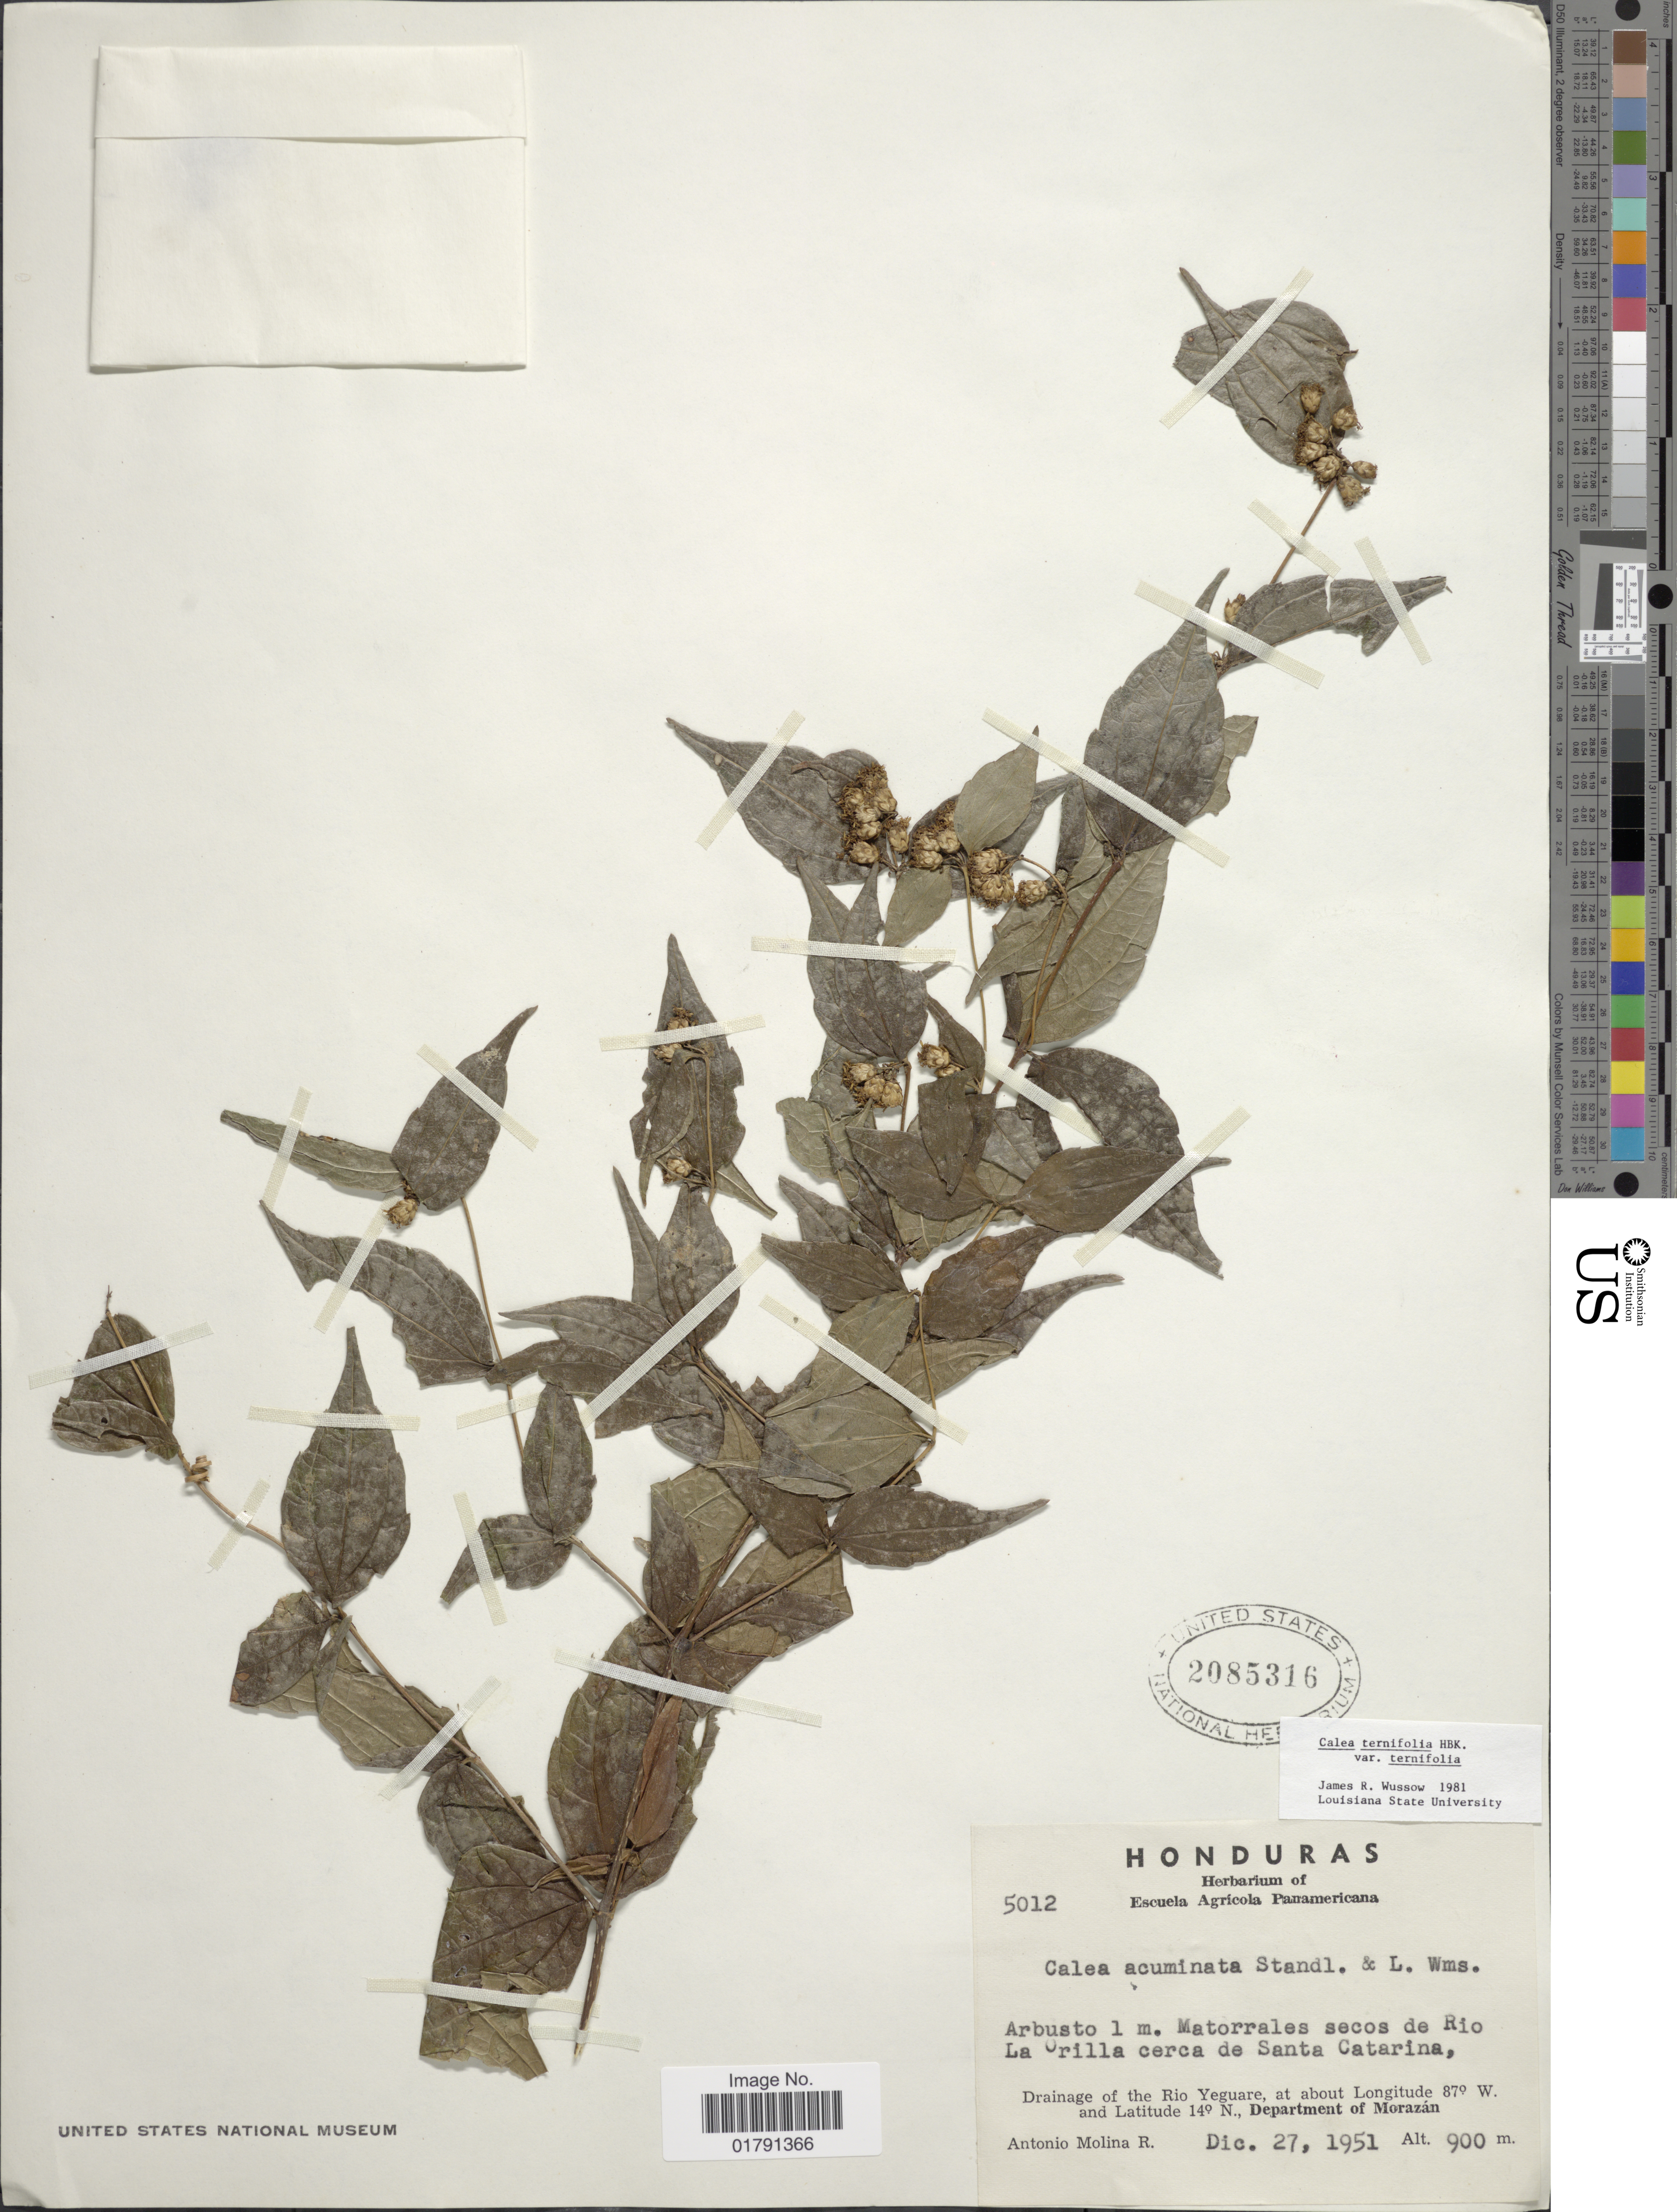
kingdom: Plantae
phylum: Tracheophyta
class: Magnoliopsida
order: Asterales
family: Asteraceae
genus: Calea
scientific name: Calea ternifolia Oliv., hom. illeg.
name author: Oliv.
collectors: A. Molina R.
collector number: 5012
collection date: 1951-12-27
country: Honduras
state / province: Fco. Morazán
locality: Matorales secos de Rio La Orilla cerca de Santa Catarina, drainage of the Rio Yeguare, Department of Morazan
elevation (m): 900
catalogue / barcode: US 2085316